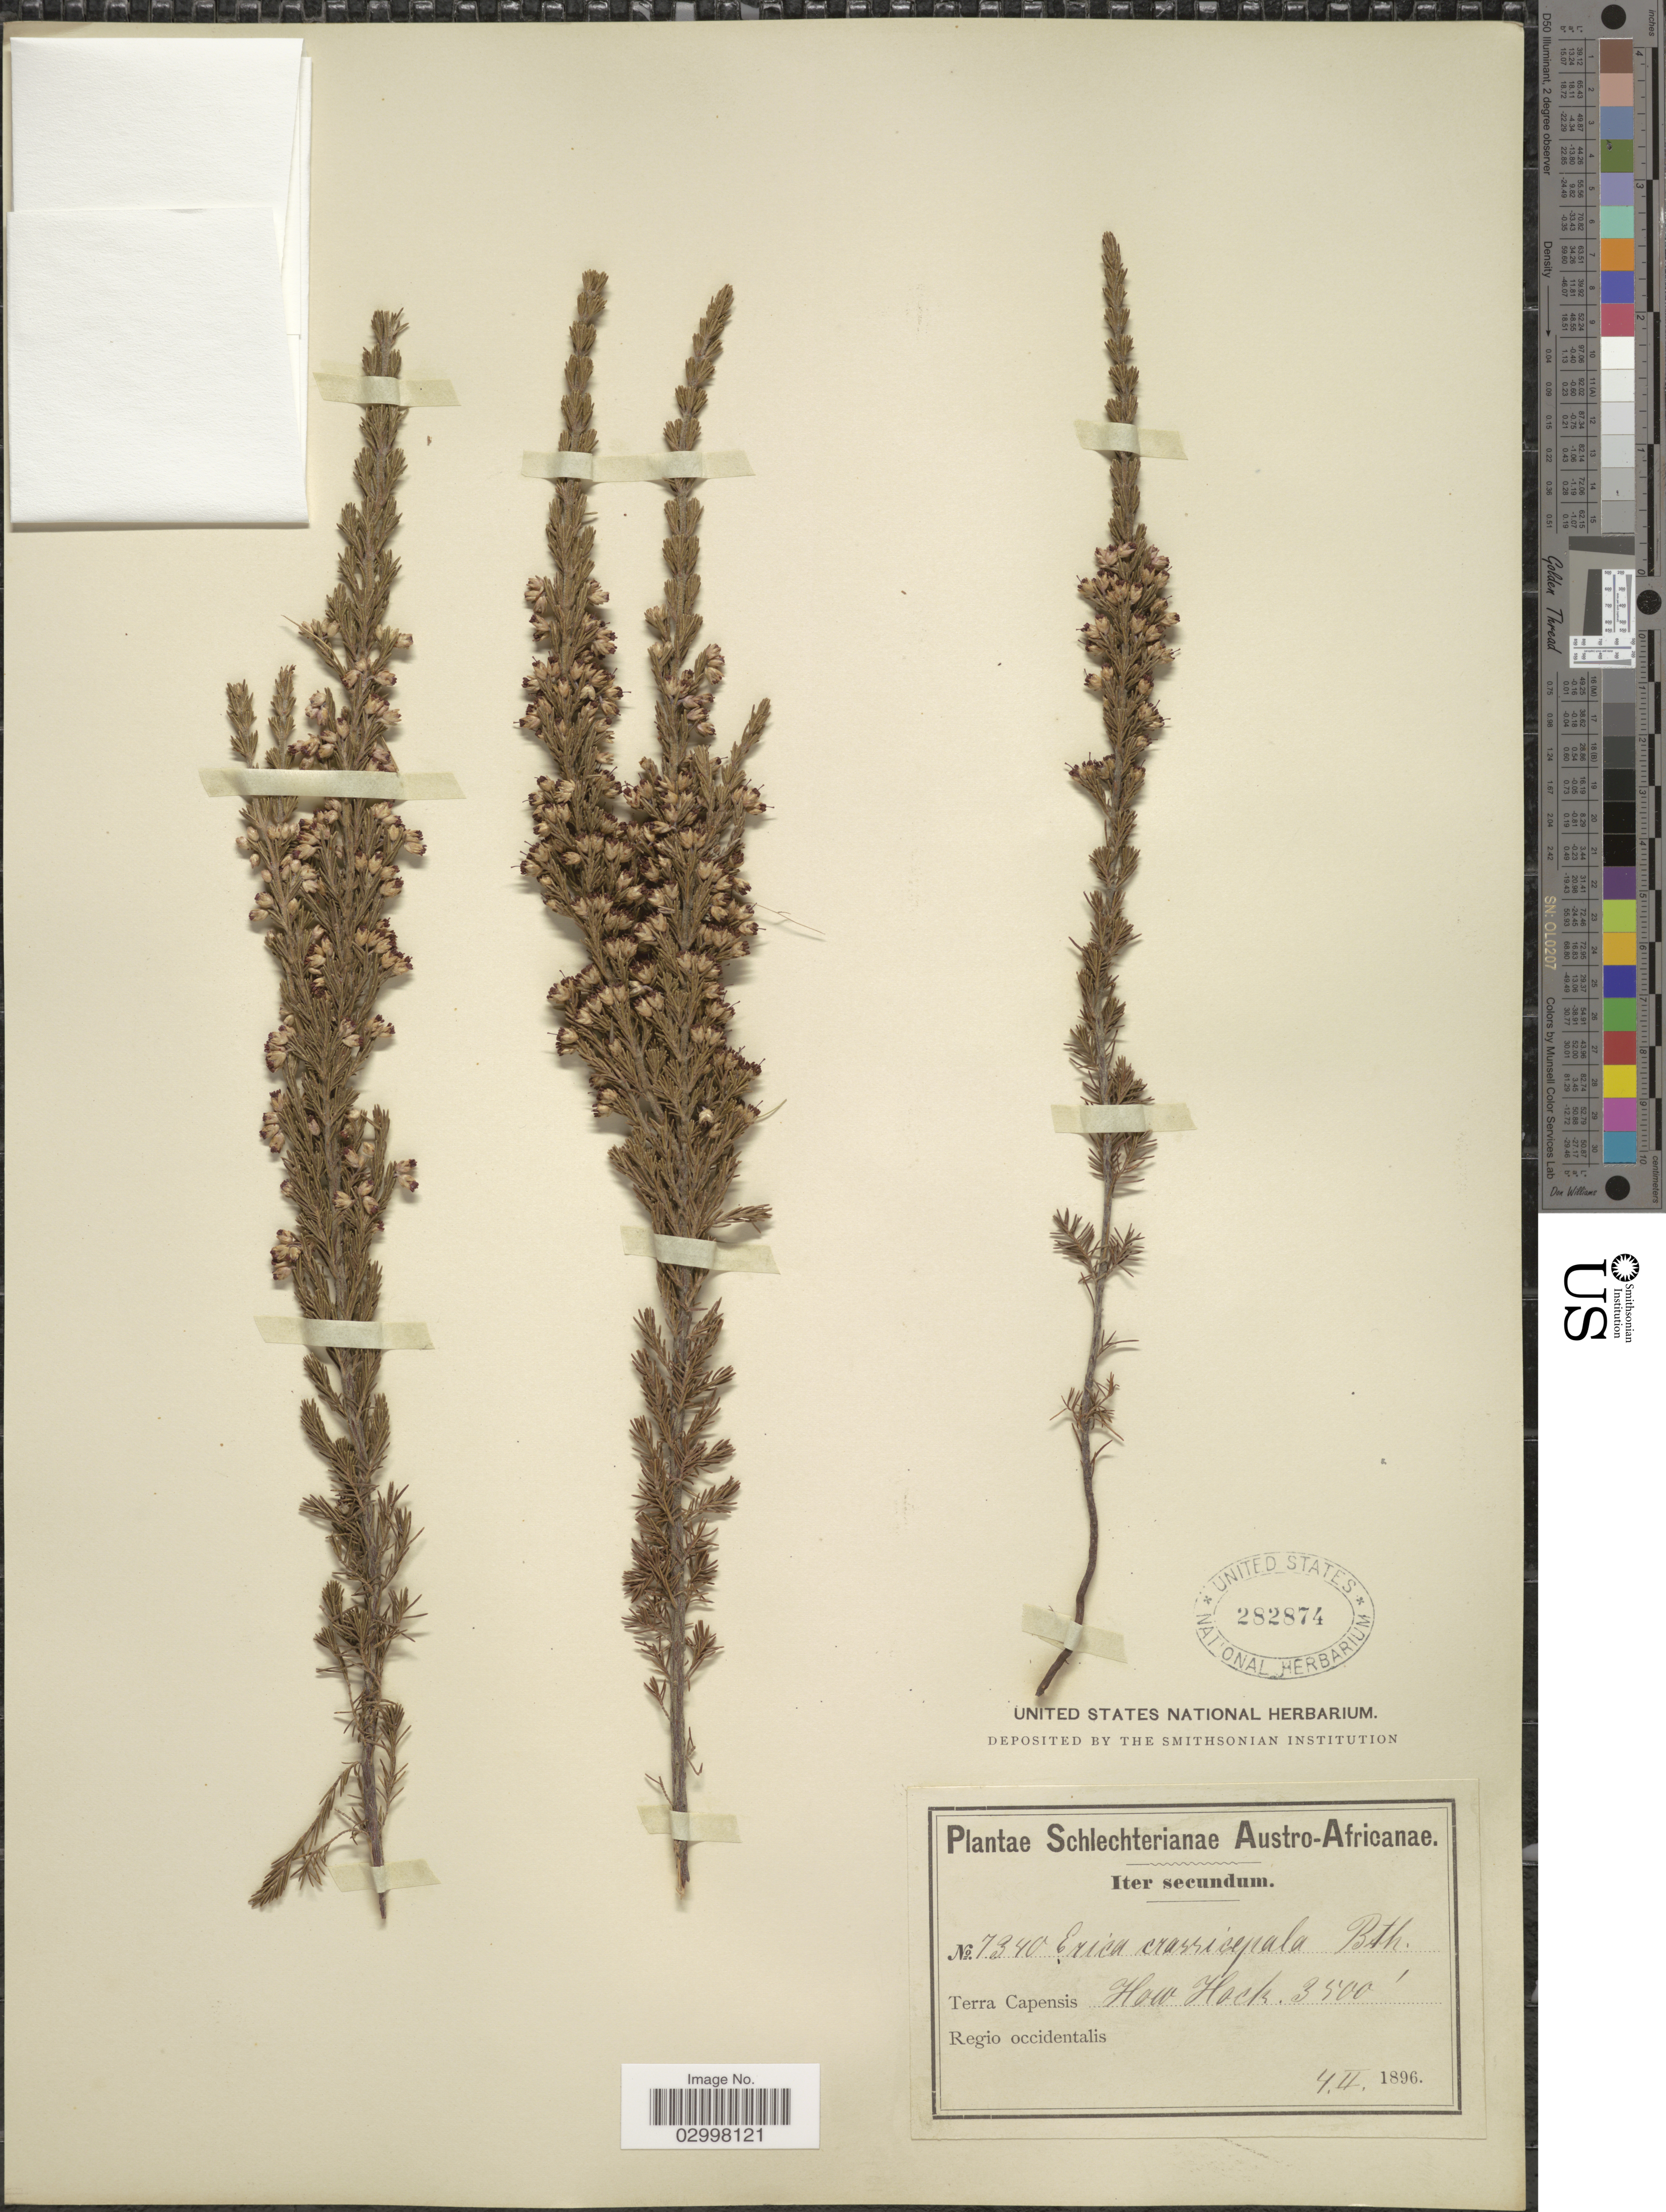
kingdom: Plantae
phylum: Tracheophyta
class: Magnoliopsida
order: Ericales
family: Ericaceae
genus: Erica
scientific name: Erica crassisepala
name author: Benth.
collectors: Schlechter, --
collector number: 7340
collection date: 1896-02-04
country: South Africa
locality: Austro-Africanae. Terra Capensis How Hoek. Regio occidentalis.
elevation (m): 1067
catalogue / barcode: US 282874